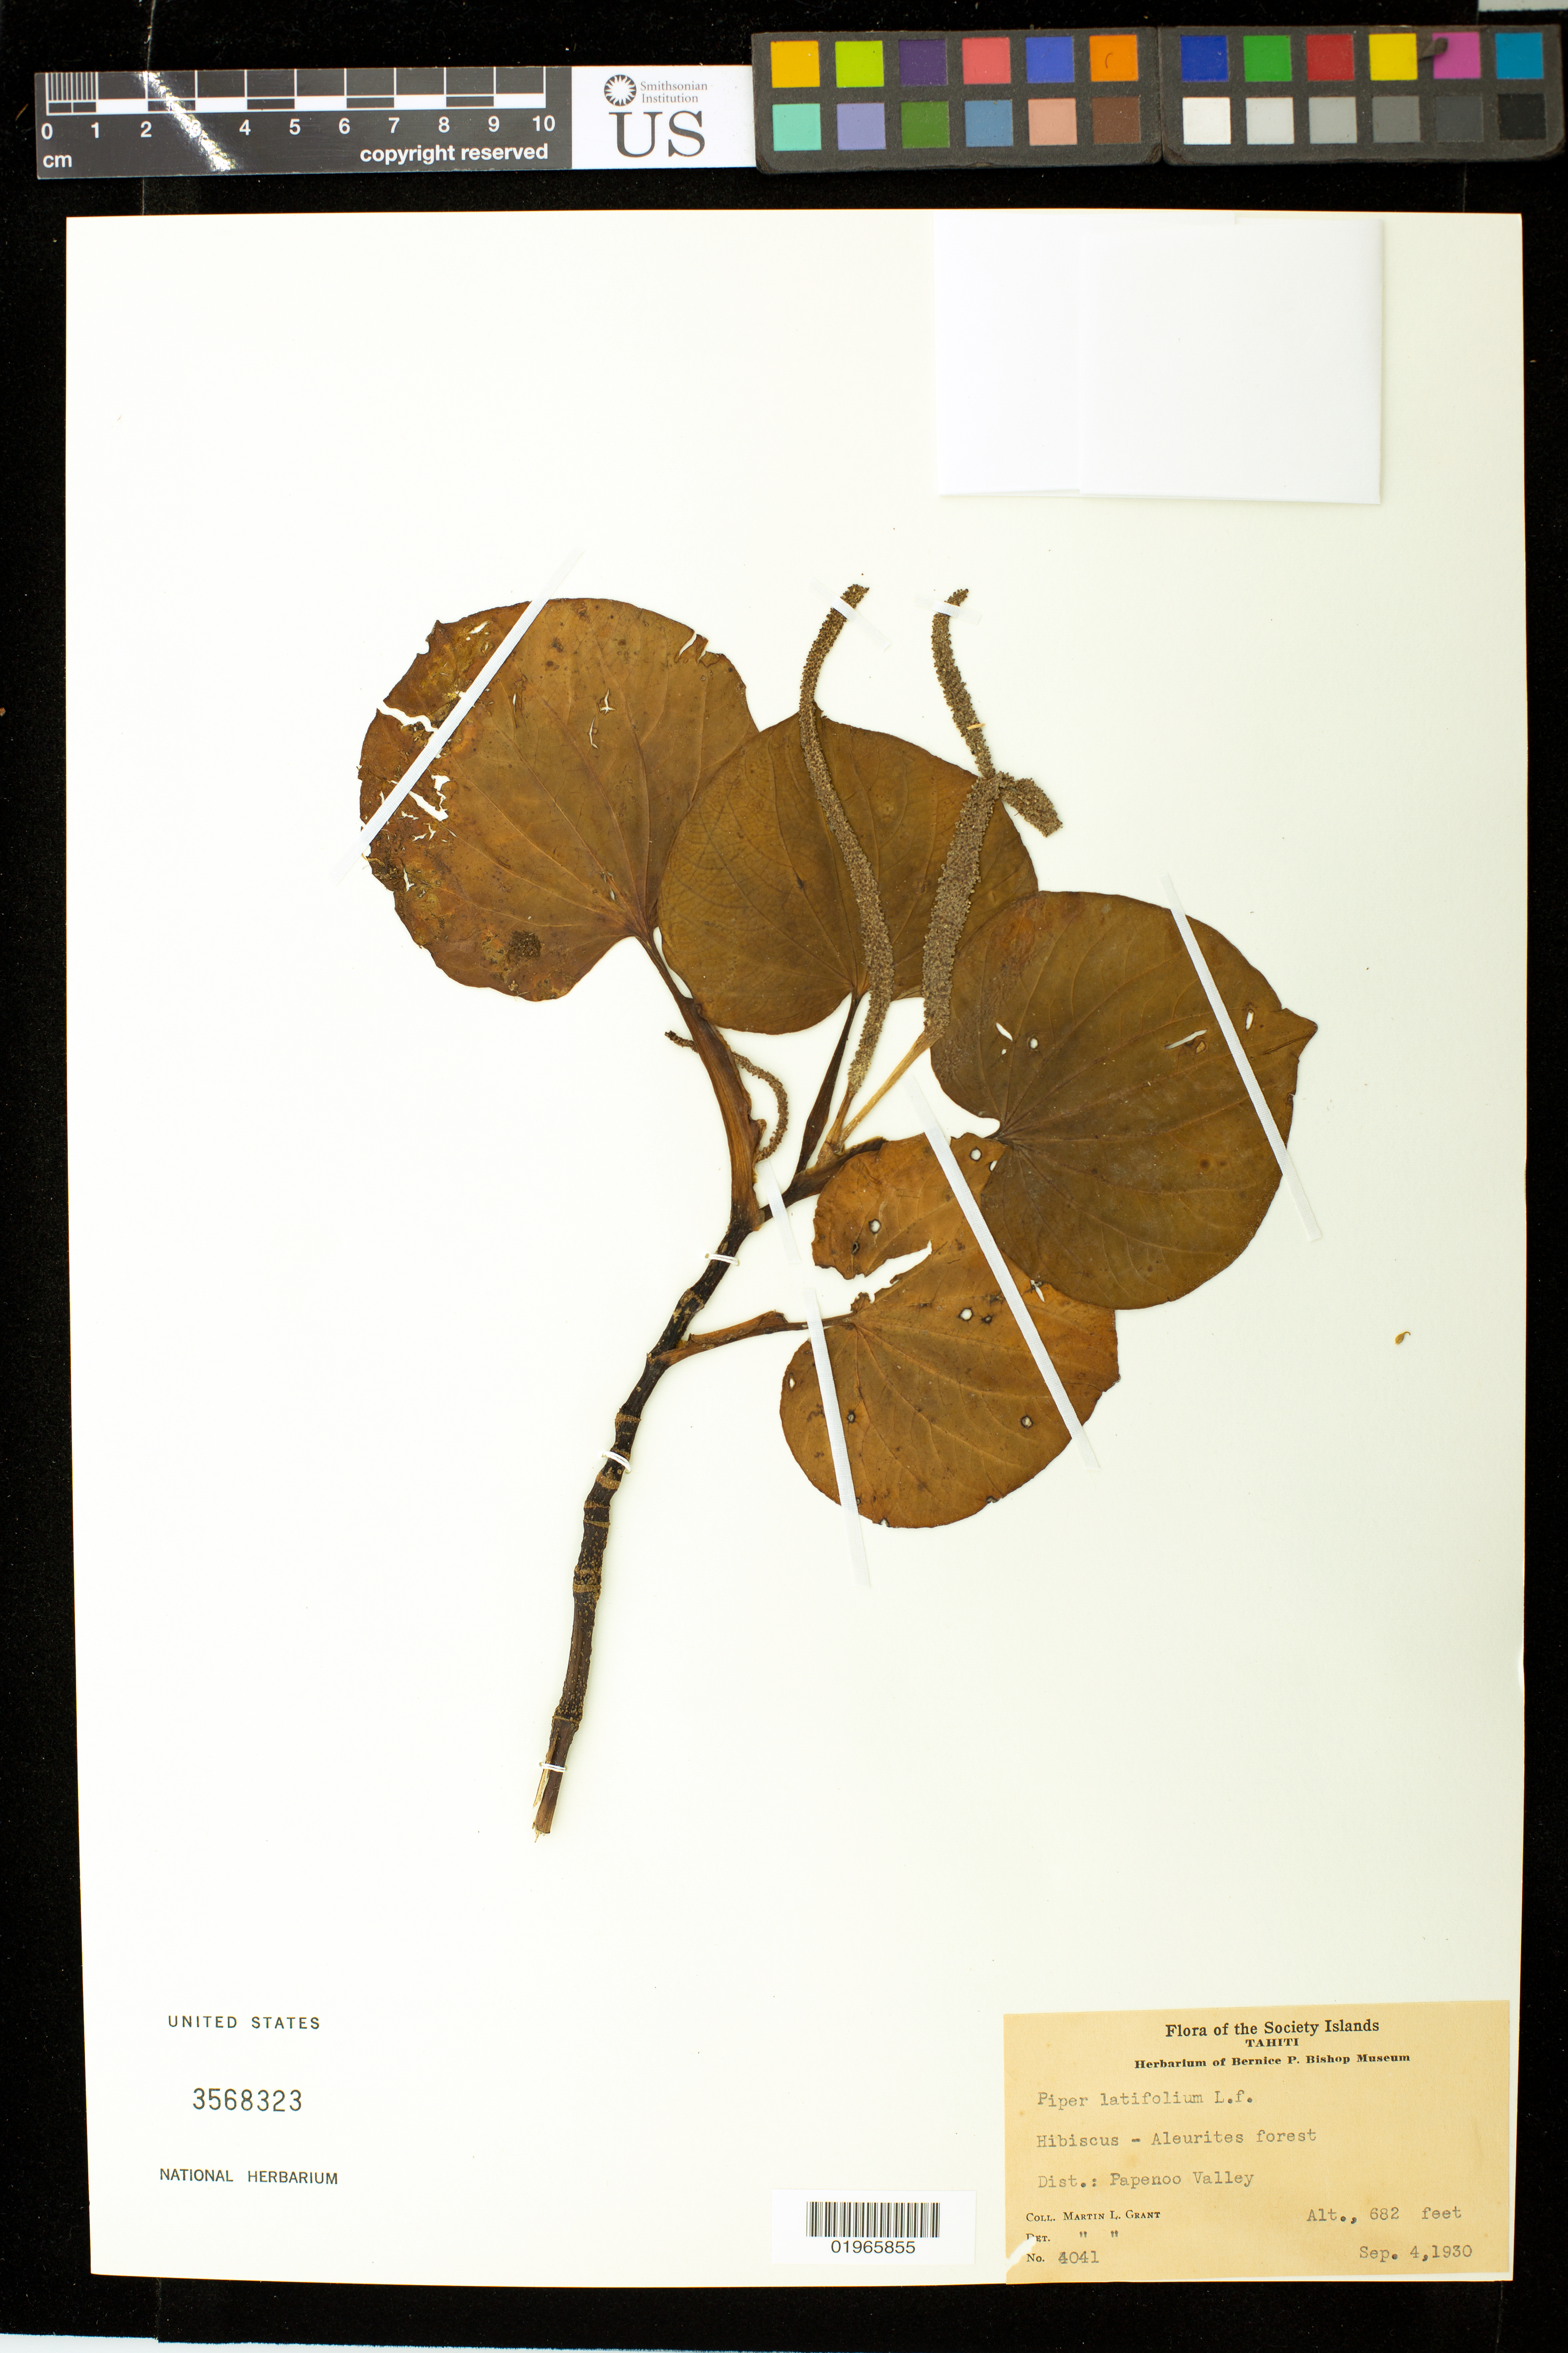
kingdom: Plantae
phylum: Tracheophyta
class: Magnoliopsida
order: Piperales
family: Piperaceae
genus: Piper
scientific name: Piper latifolium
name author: L. f.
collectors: M. L. Grant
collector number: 4041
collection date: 1930-09-04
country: French Polynesia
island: Tahiti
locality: The Society Islands, Tahiti, Dist: Papenoo Valley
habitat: Forest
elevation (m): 208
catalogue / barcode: US 3568323